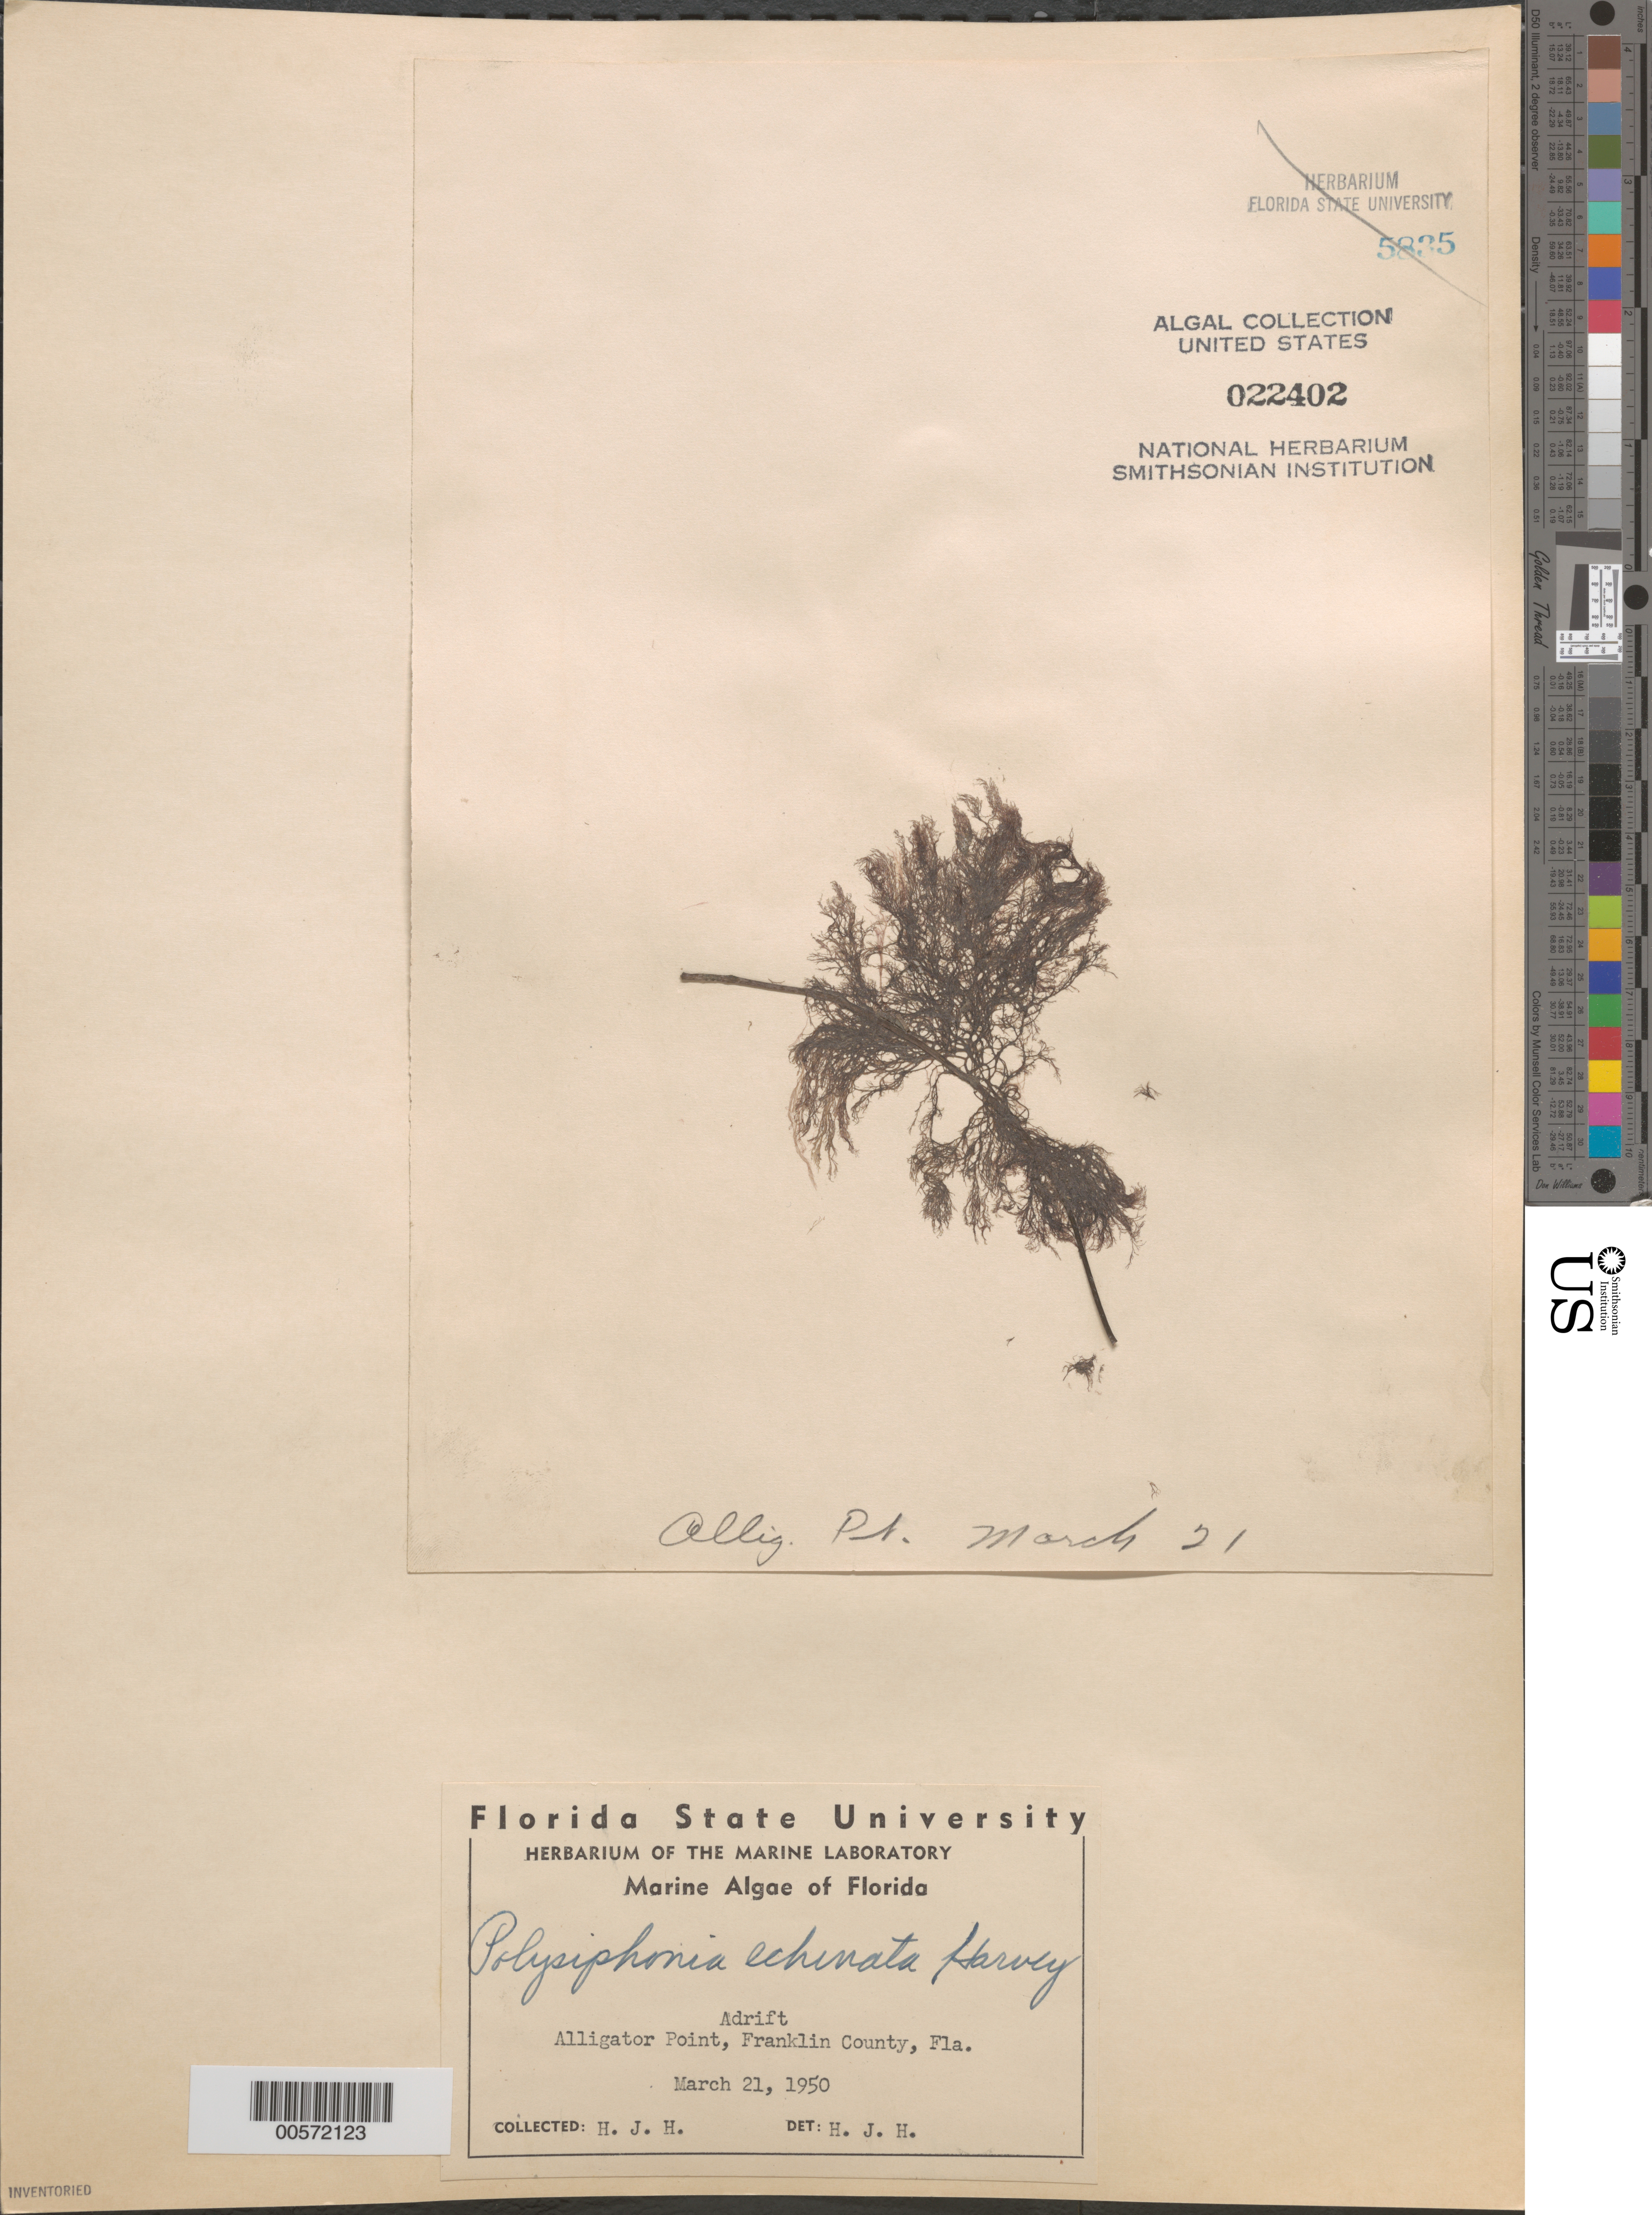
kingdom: Plantae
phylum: Rhodophyta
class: Florideophyceae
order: Ceramiales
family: Rhodomelaceae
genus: Acanthosiphonia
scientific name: Acanthosiphonia echinata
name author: (Harv.) Savoie & G.W. Saunders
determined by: Algae name updating Project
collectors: H. J. Humm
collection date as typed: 21 Mar 1950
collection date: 1950-03-21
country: United States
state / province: Florida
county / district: Franklin County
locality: Alligator Point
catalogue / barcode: US 22402